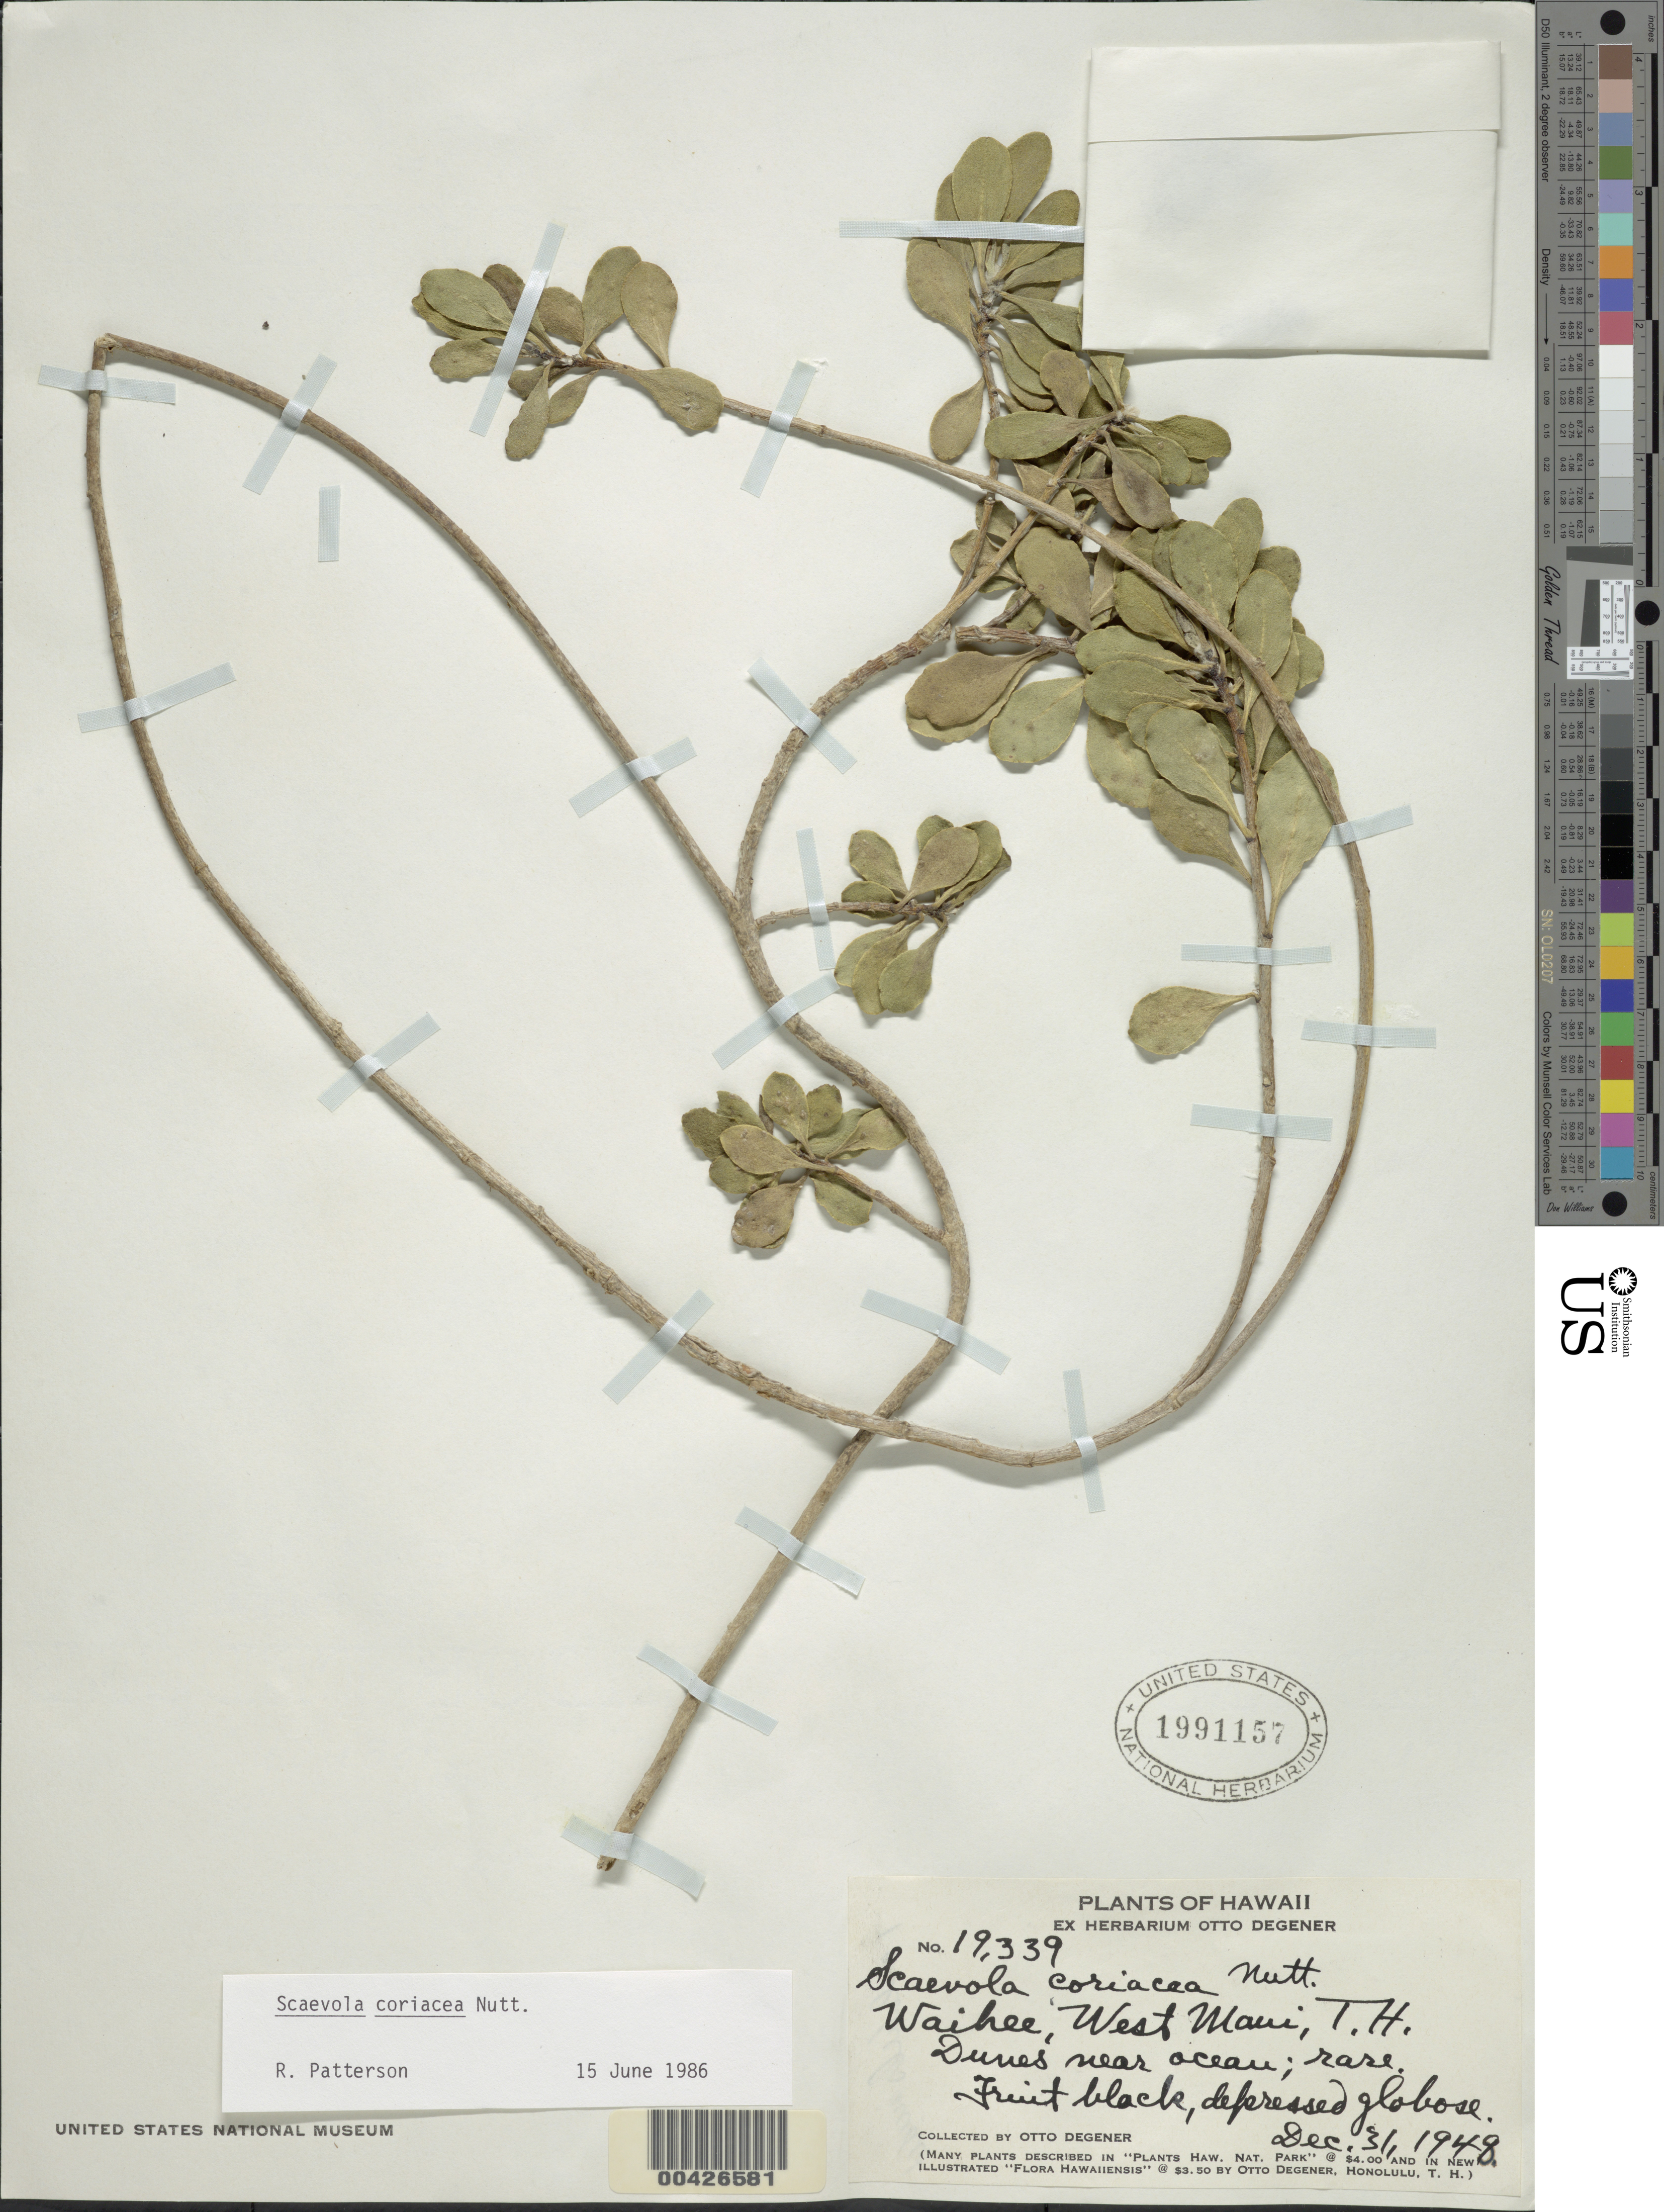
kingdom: Plantae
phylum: Tracheophyta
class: Magnoliopsida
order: Asterales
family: Goodeniaceae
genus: Scaevola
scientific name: Scaevola coriacea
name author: Nutt.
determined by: Patterson, R.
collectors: O. Degener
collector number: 19339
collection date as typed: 31 Dec 1948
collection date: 1948-12-31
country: United States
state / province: Hawaii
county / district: Maui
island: Maui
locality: Waihee, West Maui, T.H.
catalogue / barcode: US 1991157